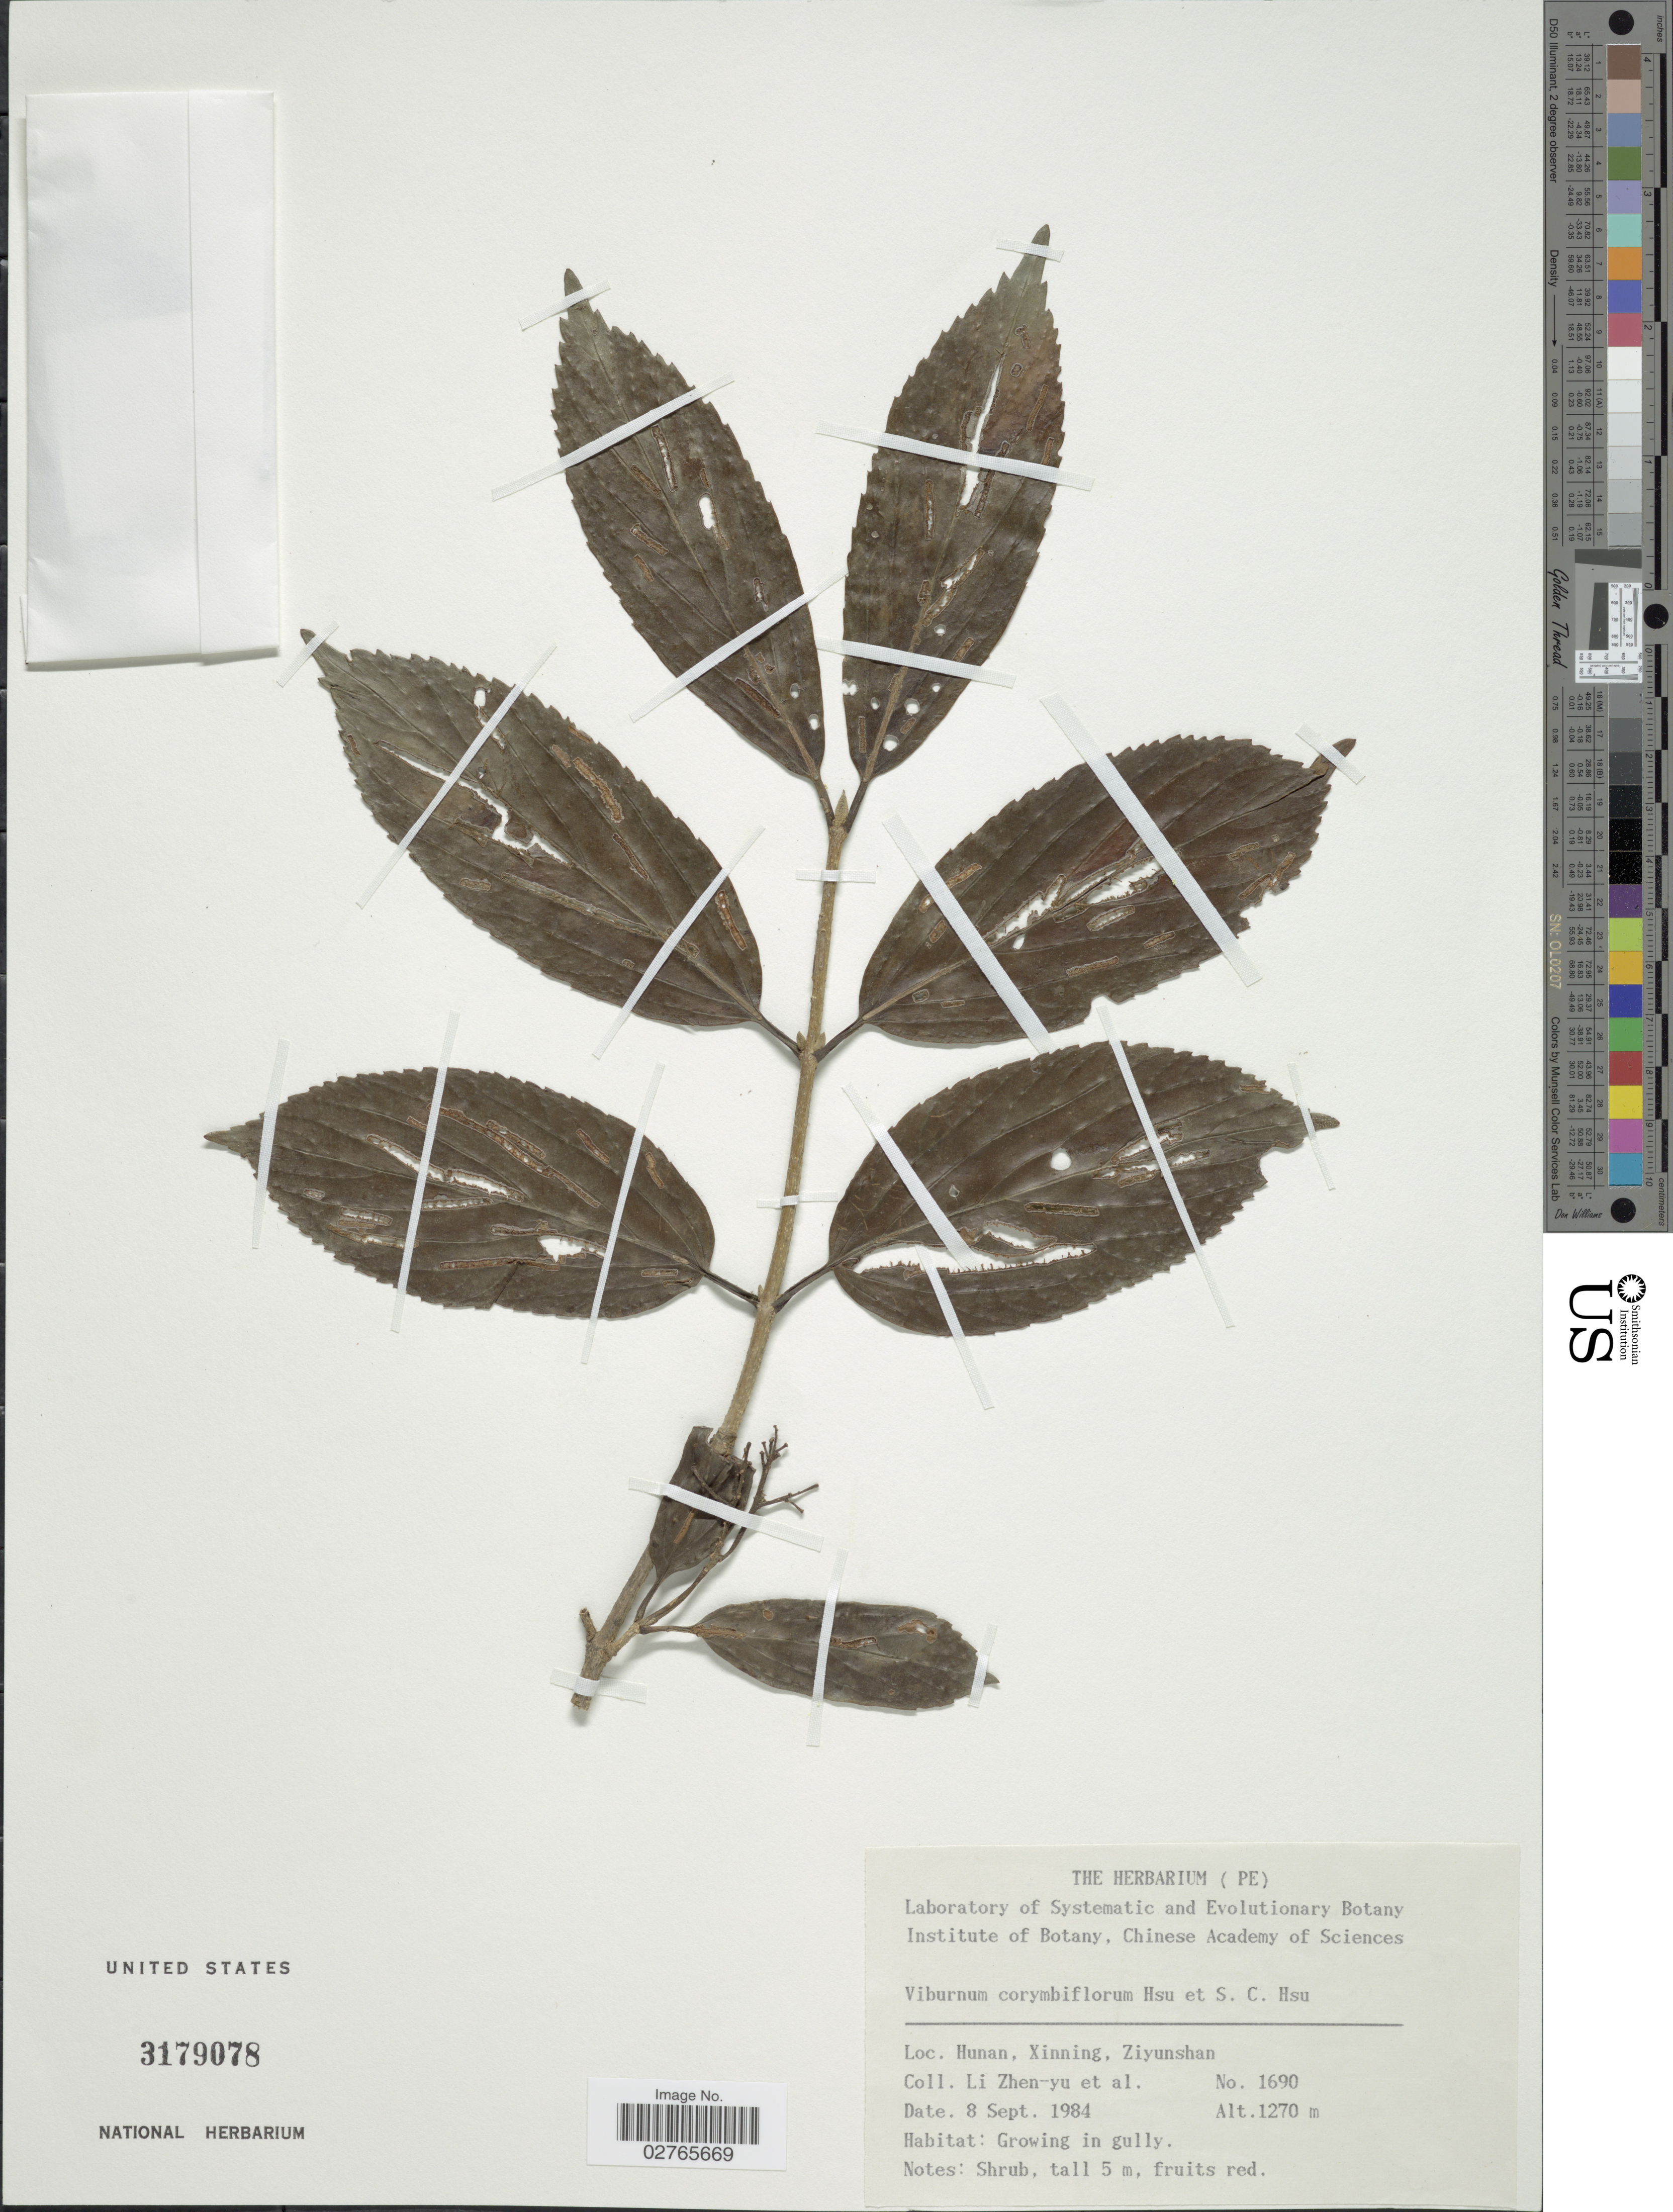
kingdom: Plantae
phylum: Tracheophyta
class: Magnoliopsida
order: Dipsacales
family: Viburnaceae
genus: Viburnum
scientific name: Viburnum corymbiflorum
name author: P.S. Hsu & S.C. Hsu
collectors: Z. Y. Li & et al.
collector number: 1690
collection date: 1984-09-08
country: China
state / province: Hunan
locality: Xinning, Ziyunshan.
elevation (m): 1270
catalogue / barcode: US 3179078